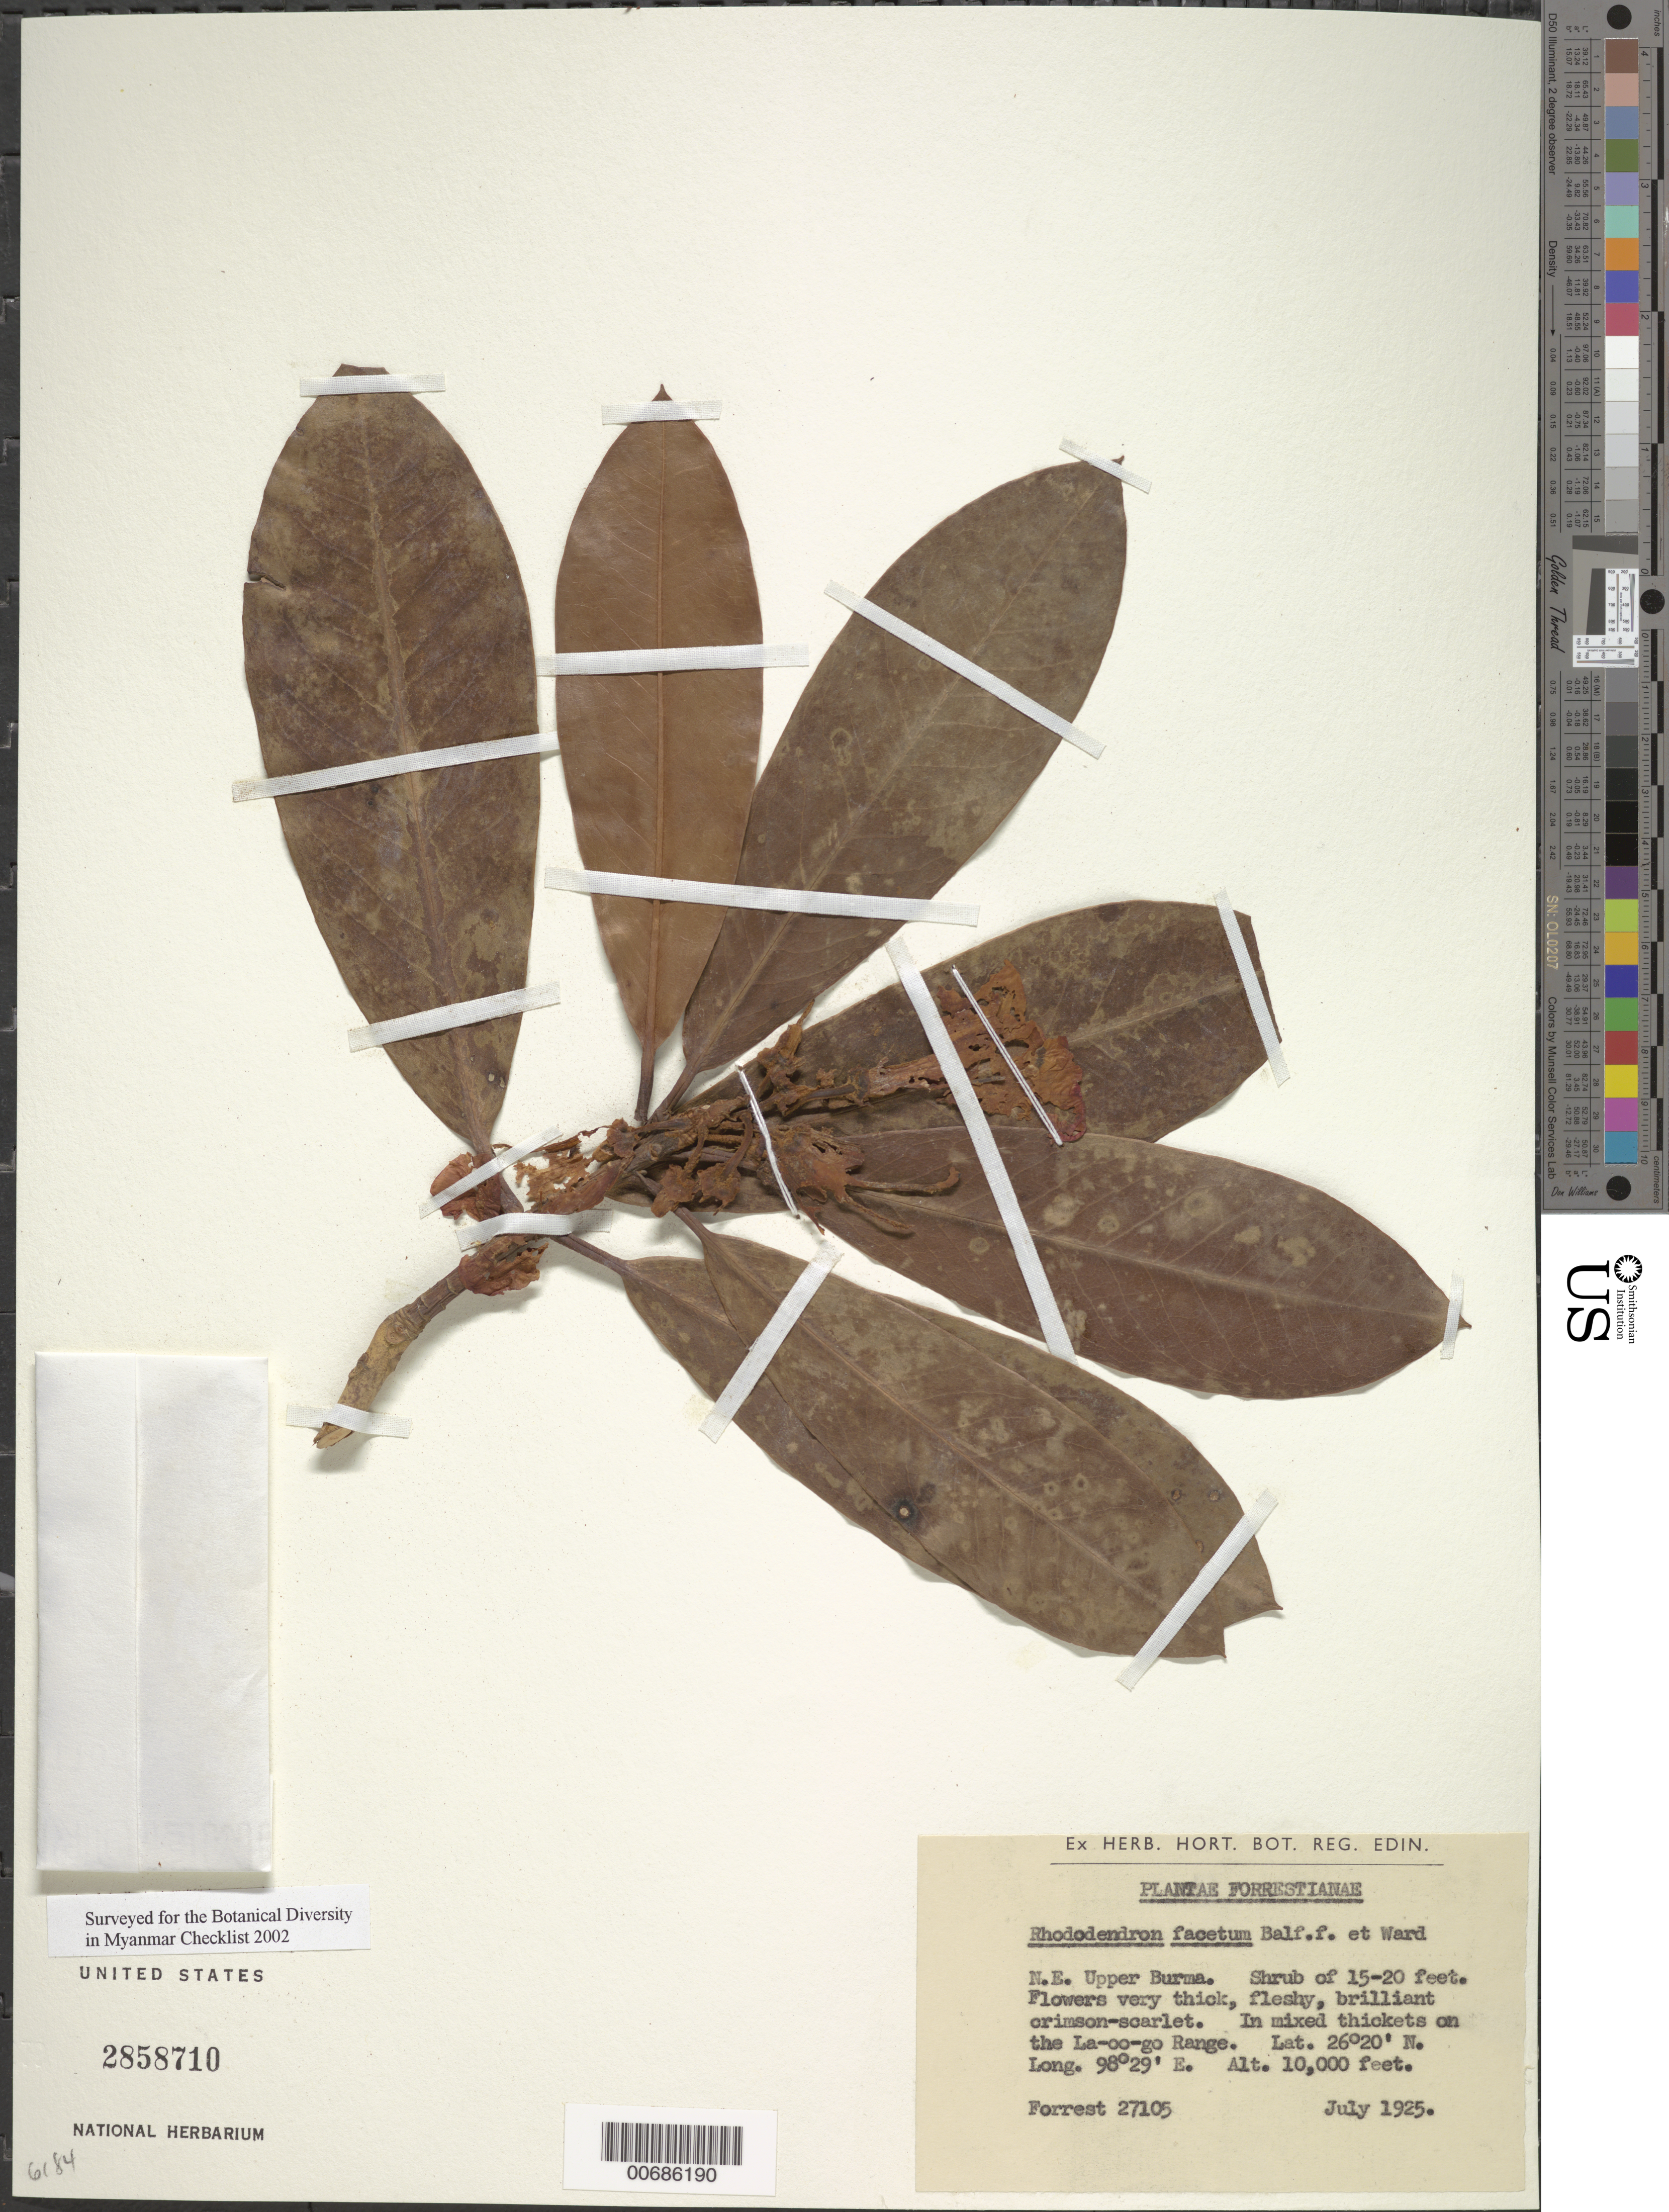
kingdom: Plantae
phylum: Tracheophyta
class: Magnoliopsida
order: Ericales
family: Ericaceae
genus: Rhododendron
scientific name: Rhododendron facetum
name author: Balf. f. & Ward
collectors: G. Forrest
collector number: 27105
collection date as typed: Jul 1925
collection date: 1925-07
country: Myanmar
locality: La-oo-go Range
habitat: Mixed thickets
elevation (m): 3048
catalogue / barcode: US 2858710